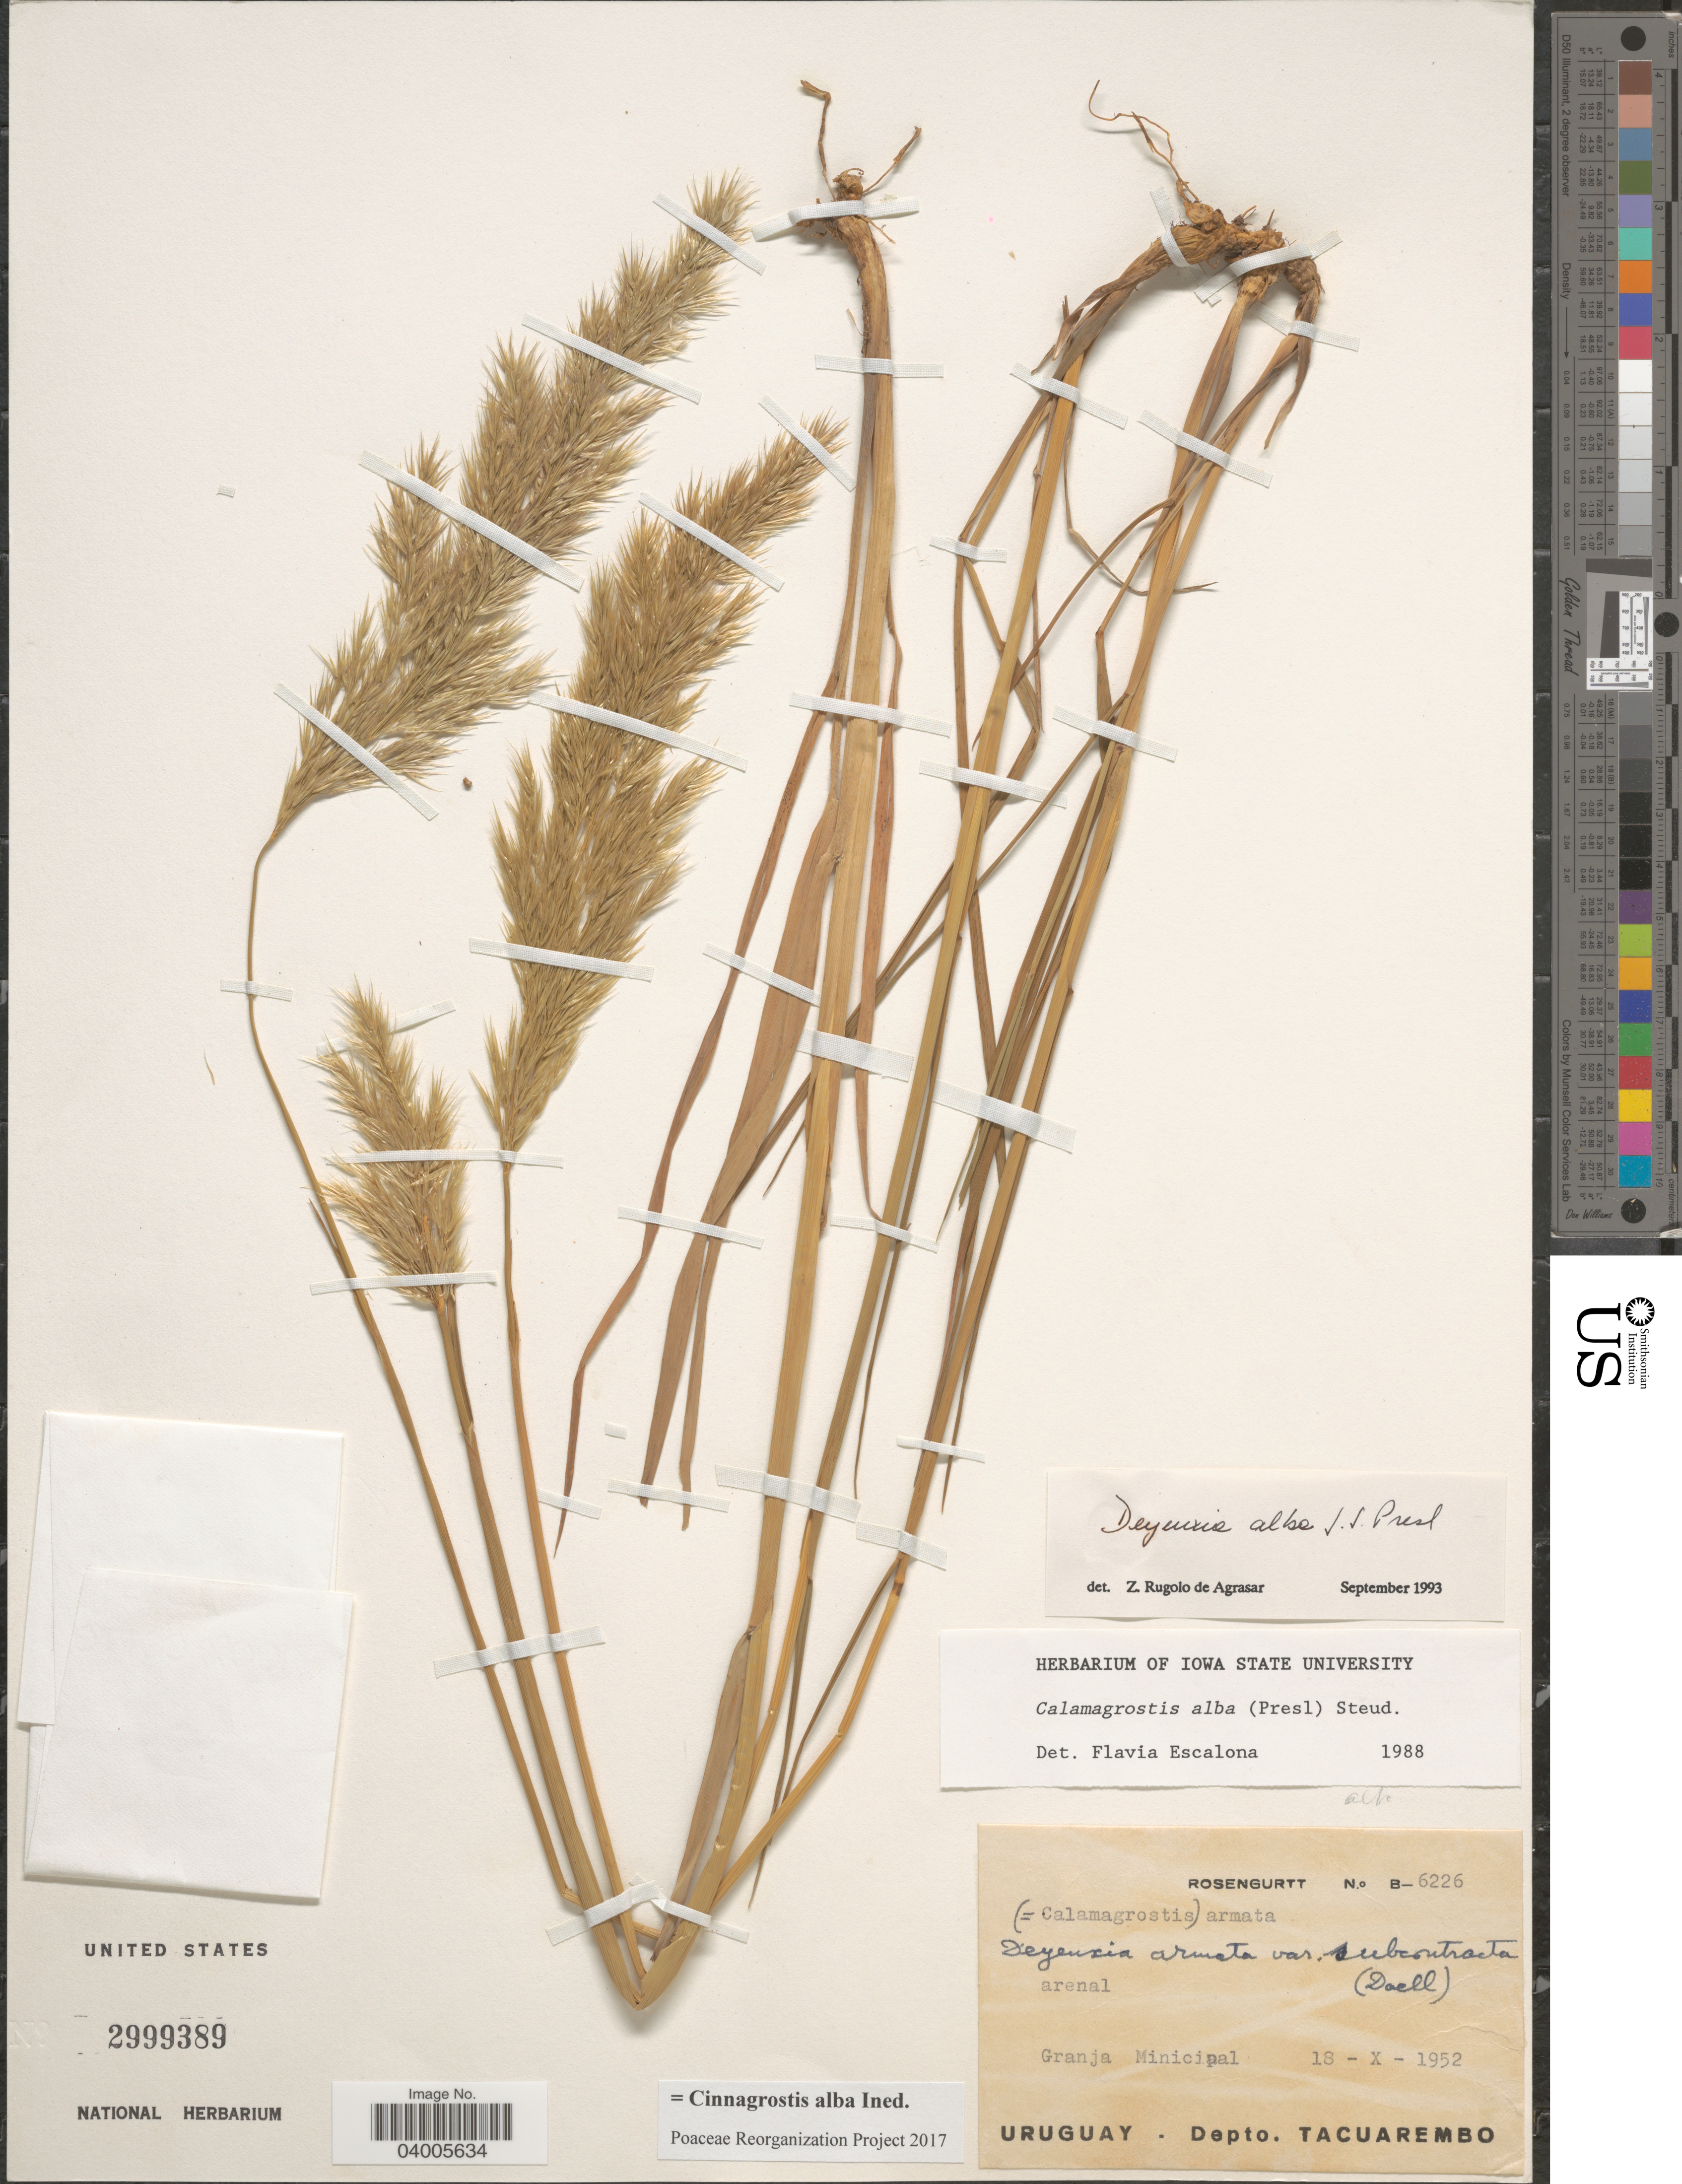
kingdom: Plantae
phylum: Tracheophyta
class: Liliopsida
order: Poales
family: Poaceae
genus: Cinnagrostis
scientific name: Cinnagrostis alba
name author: (J. Presl) P.M. Peterson et al.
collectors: Rosengurtt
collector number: B-6226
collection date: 1952-10-18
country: Uruguay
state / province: Tacuarembó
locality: Granja Minicipal. Depto. Tacuarembo.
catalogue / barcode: US 2999389